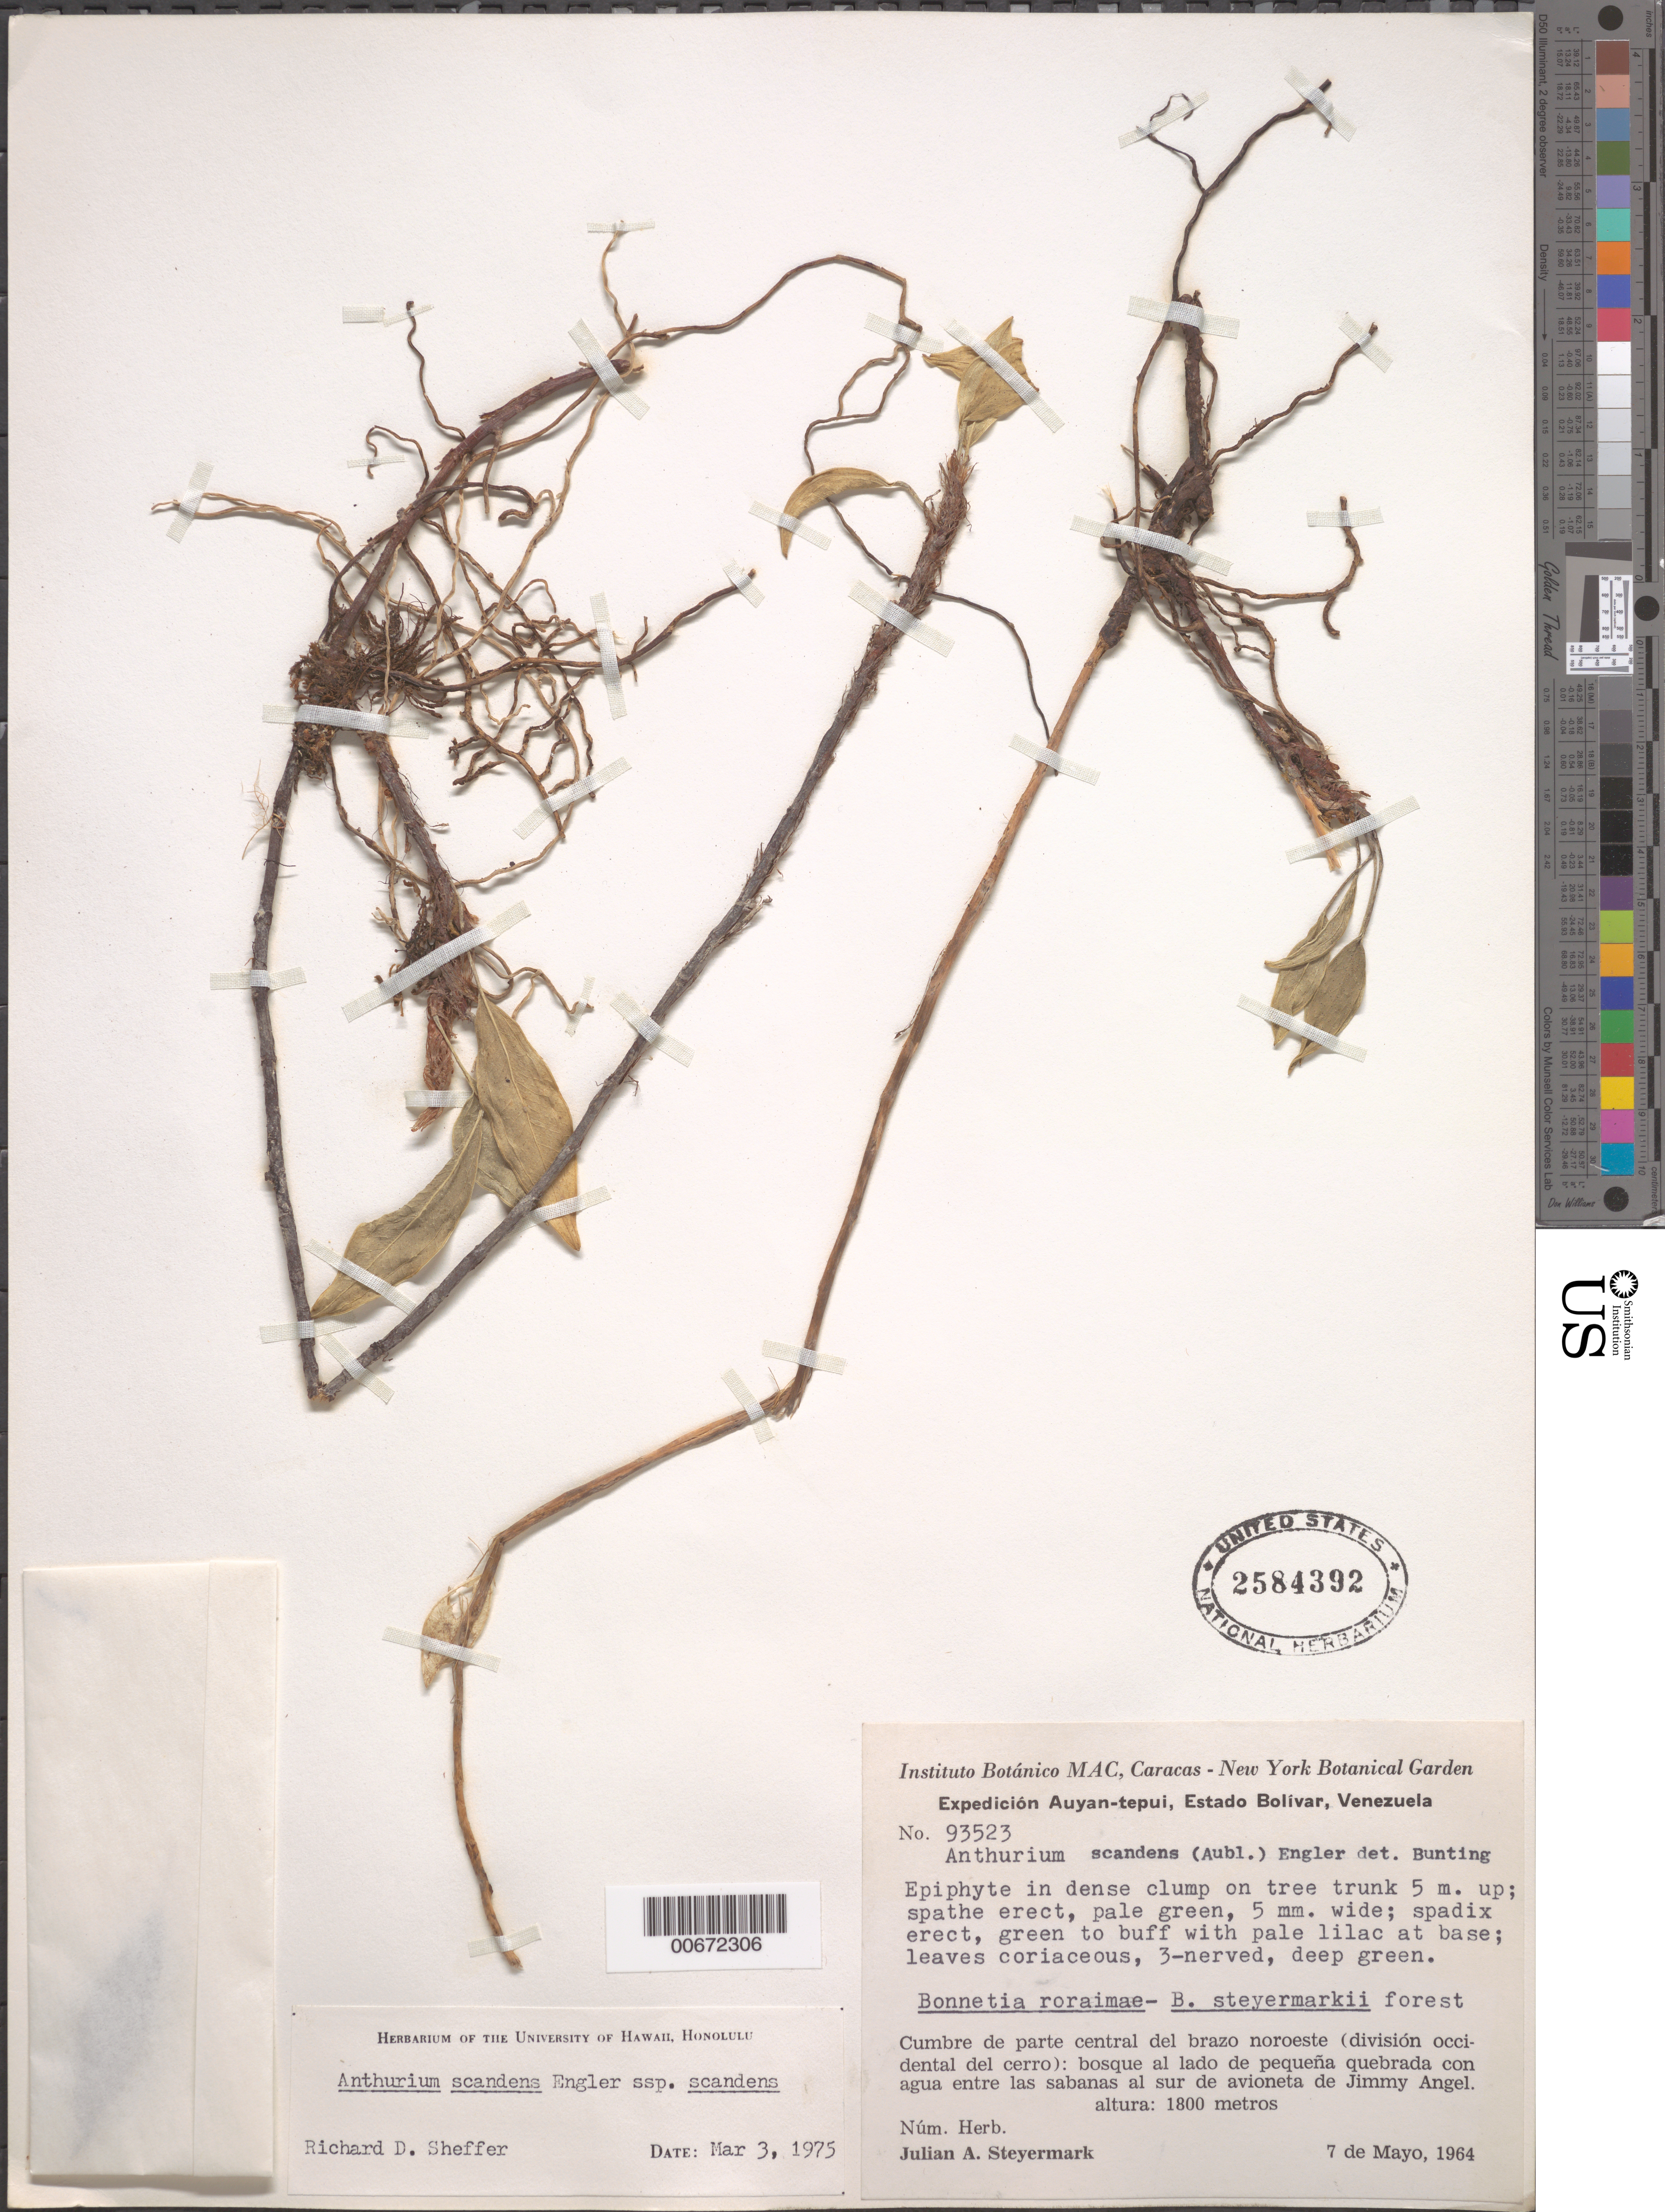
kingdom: Plantae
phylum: Tracheophyta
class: Liliopsida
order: Alismatales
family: Araceae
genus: Anthurium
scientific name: Anthurium scandens subsp. scandens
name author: (Aubl.) Engl.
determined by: Sheffer, R. D.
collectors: J. Steyermark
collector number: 93523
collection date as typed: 7-May-64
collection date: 1964-05-07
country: Venezuela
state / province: Bolívar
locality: Auyan-tepuí, cumbre de la parte central del brazo noroeste (div. occidental del cerro), al sur de avioneta de Jimmy Angel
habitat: Forest on the border of little ravine with water between savannahs to south of Jimmy Angel airfield; Bonnetia roraimae- B. steyermarkii forest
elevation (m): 1800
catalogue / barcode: US 2584392